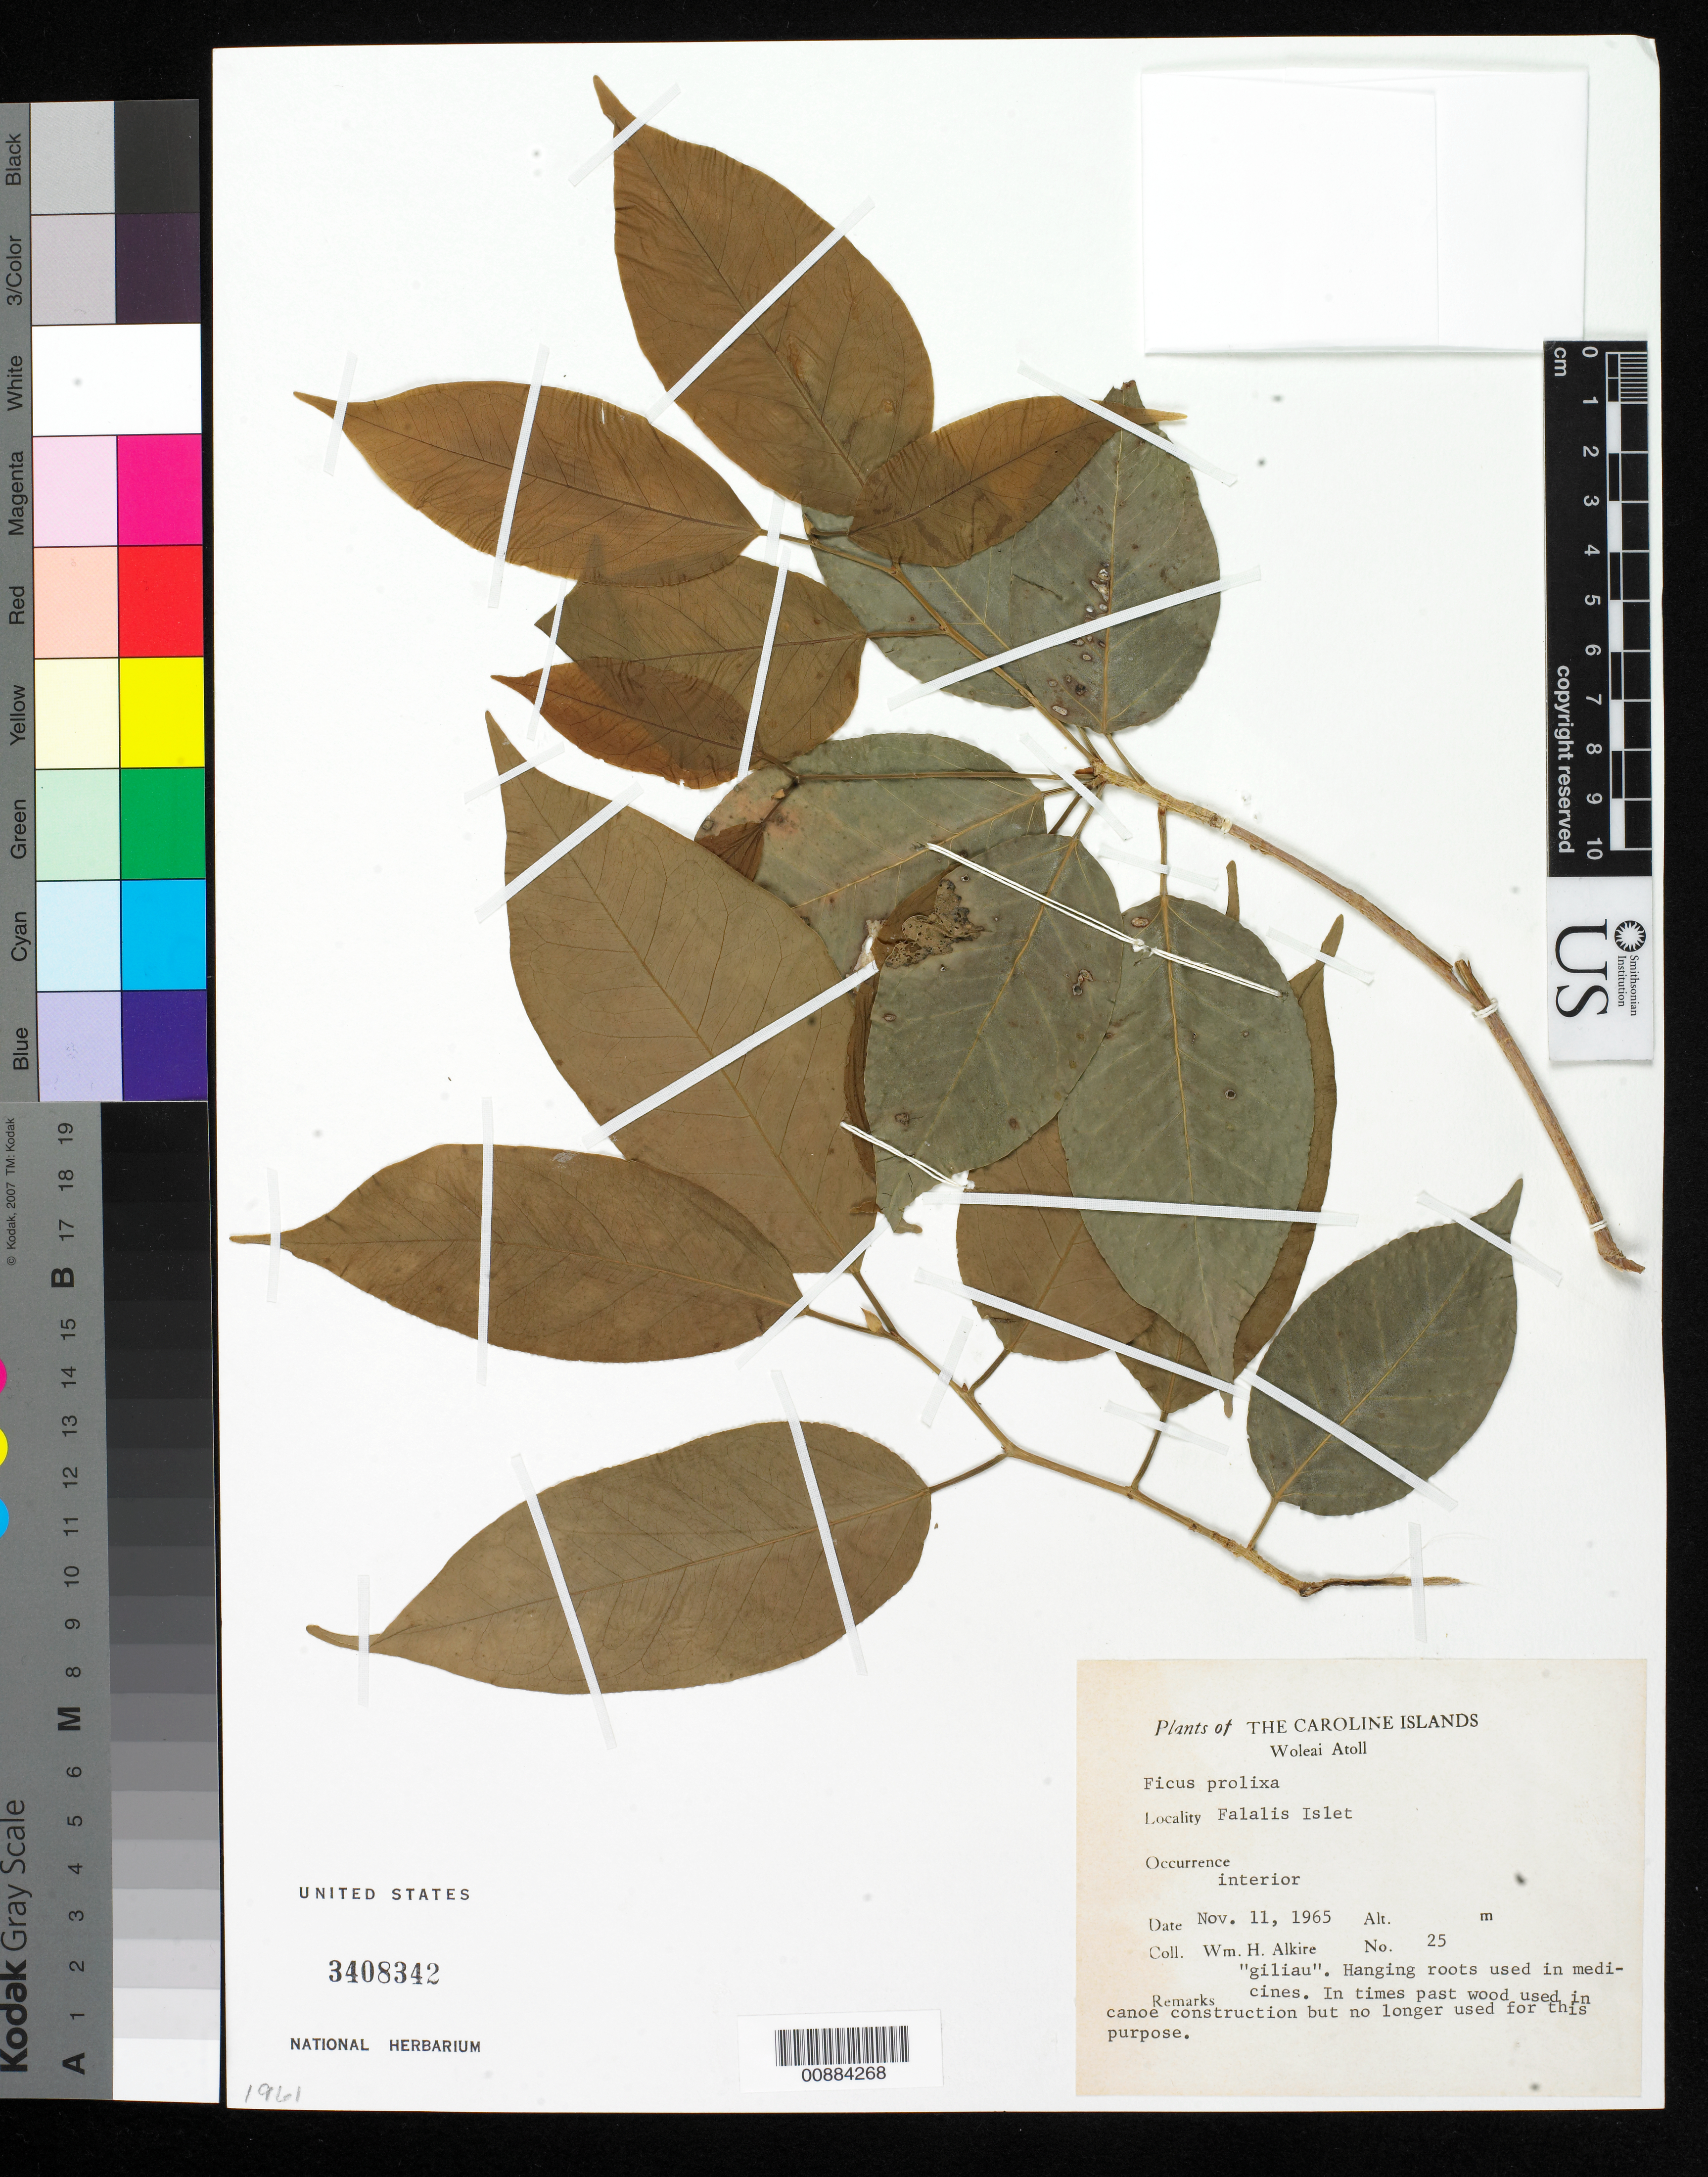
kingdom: Plantae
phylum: Tracheophyta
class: Magnoliopsida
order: Rosales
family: Moraceae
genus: Ficus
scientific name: Ficus prolixa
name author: G. Forst.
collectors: W. Alkire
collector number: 25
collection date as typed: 11 Nov 1965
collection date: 1965-11-11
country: Micronesia, Federated States of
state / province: Yap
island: Woleai Atoll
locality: Falalis Islet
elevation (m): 0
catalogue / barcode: US 3408342